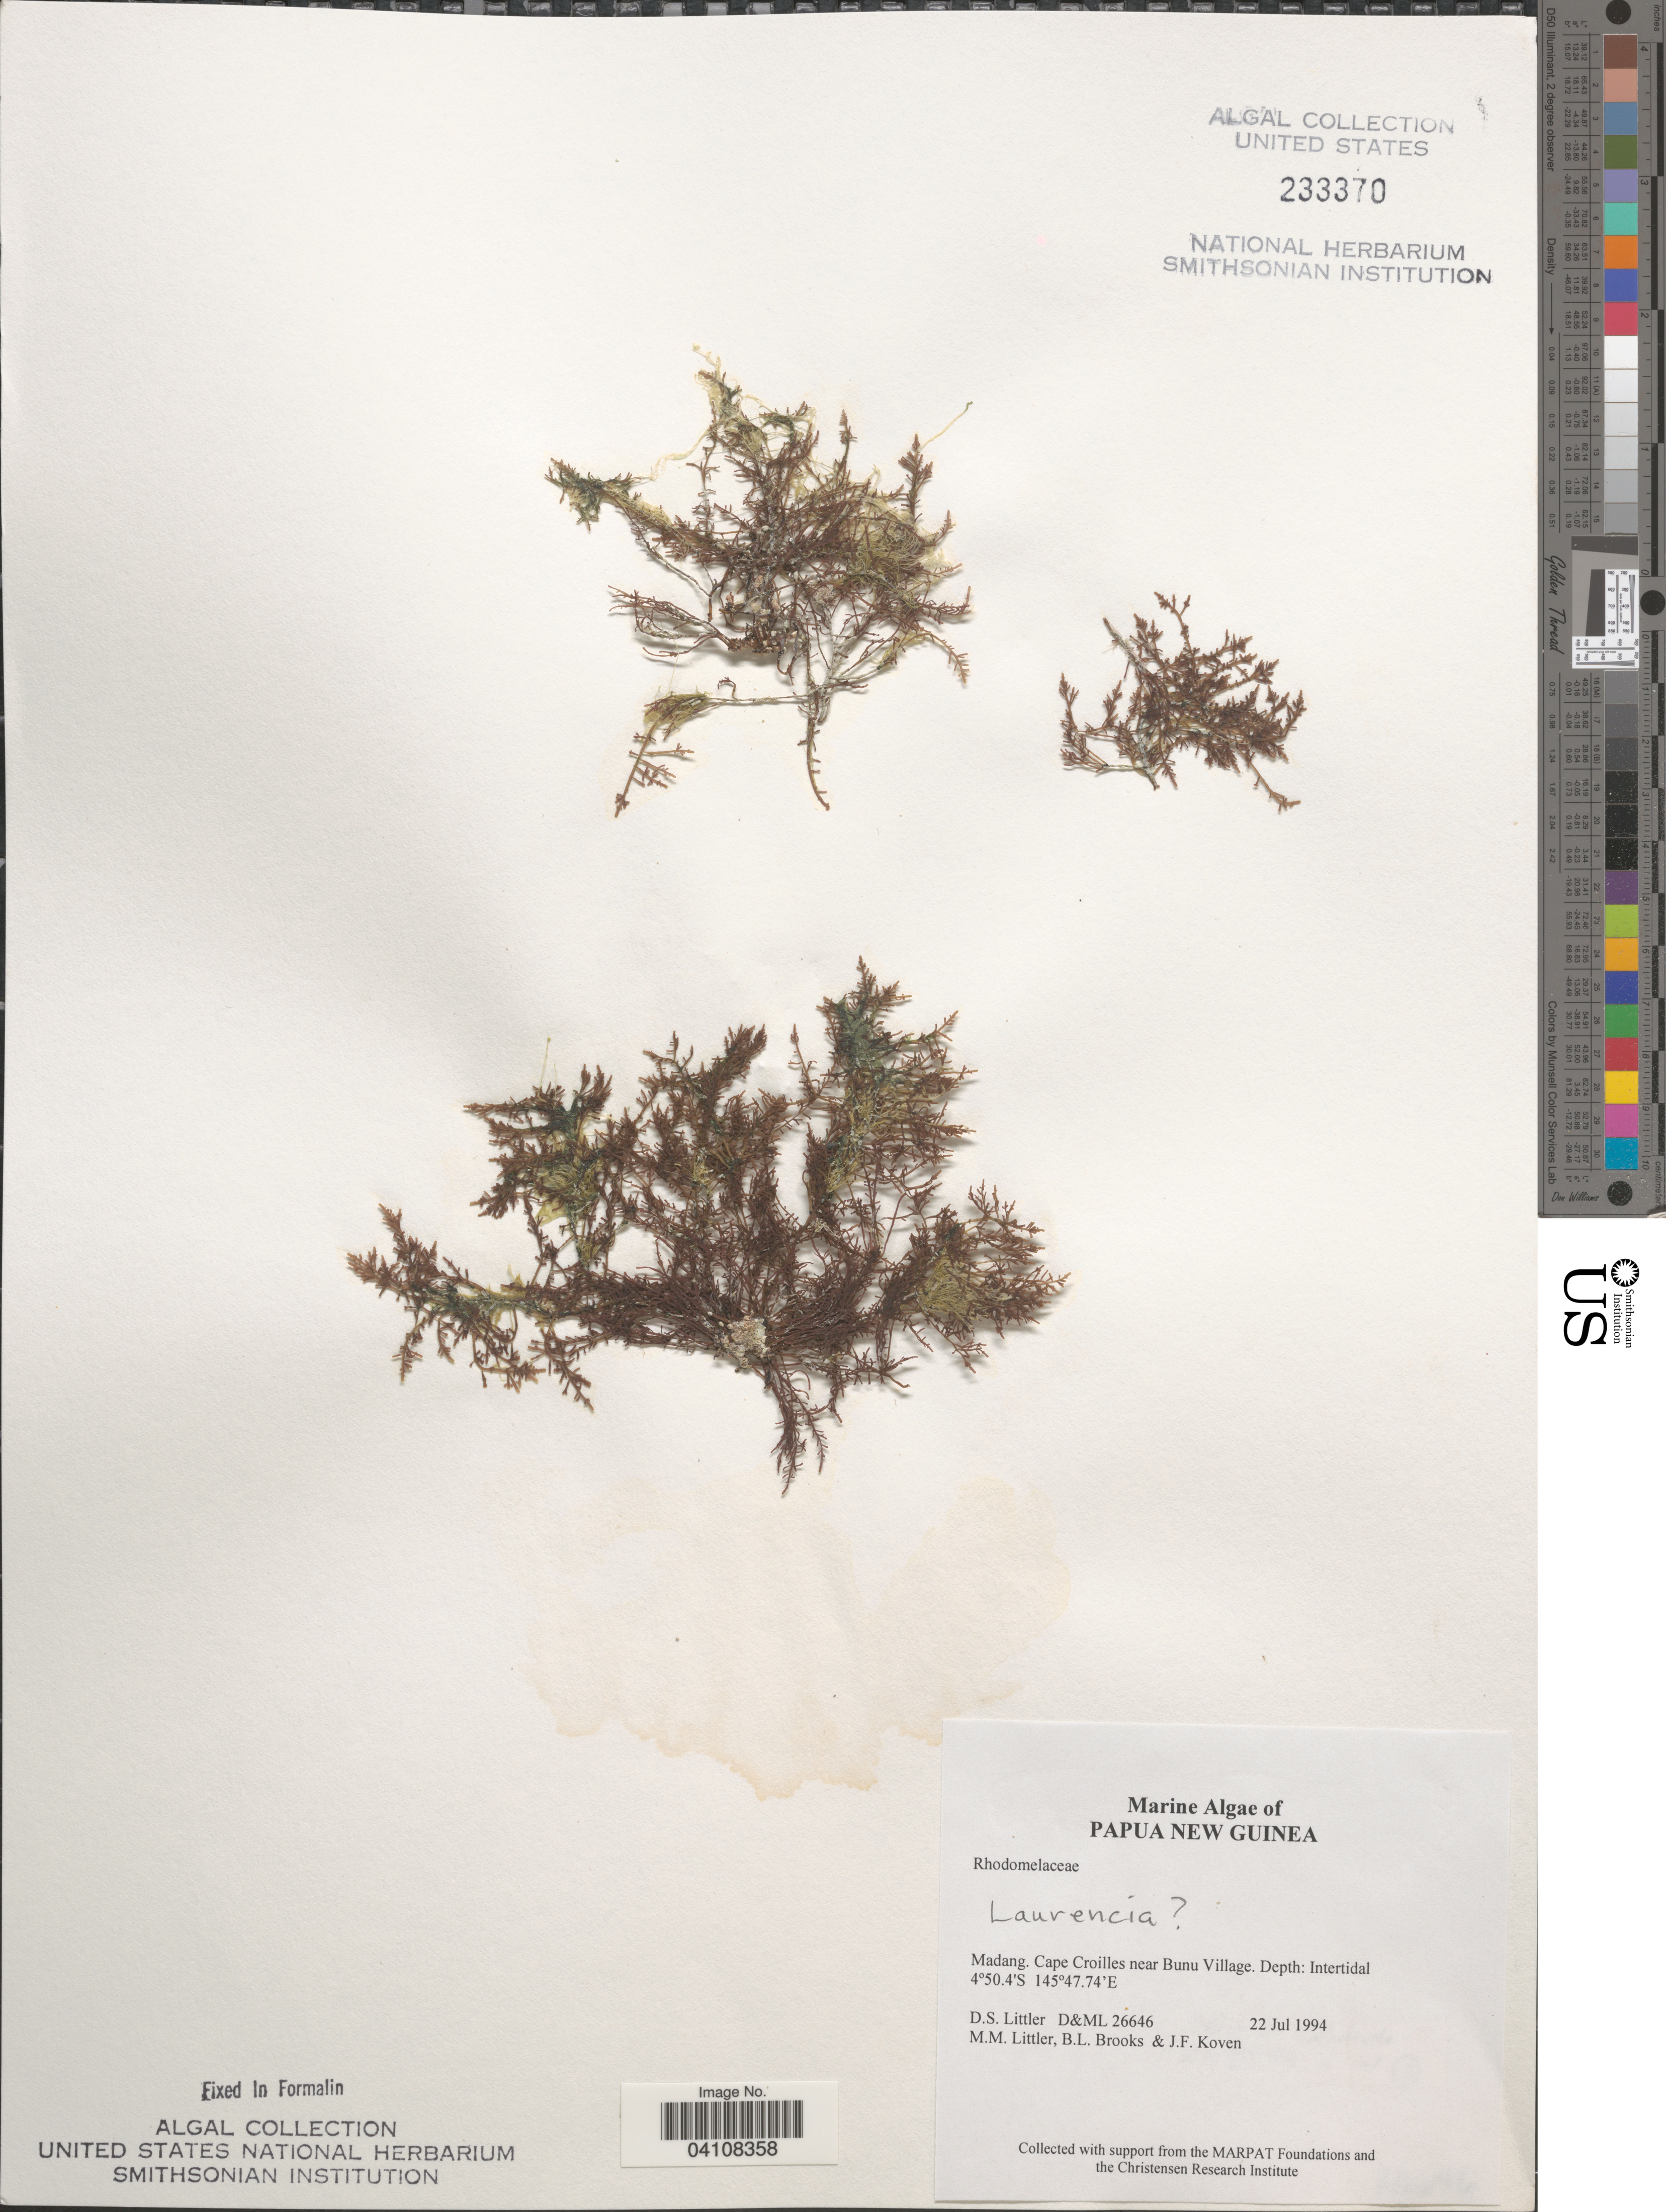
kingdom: Plantae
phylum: Rhodophyta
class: Florideophyceae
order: Ceramiales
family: Rhodomelaceae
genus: Laurencia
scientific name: Laurencia sp.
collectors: D. S. Littler, B. Brooks & J. Koven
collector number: D&ML26646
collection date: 1994-07-22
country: Papua New Guinea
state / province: Madang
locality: Cape Croilles near Bunu Village.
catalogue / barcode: US 233370